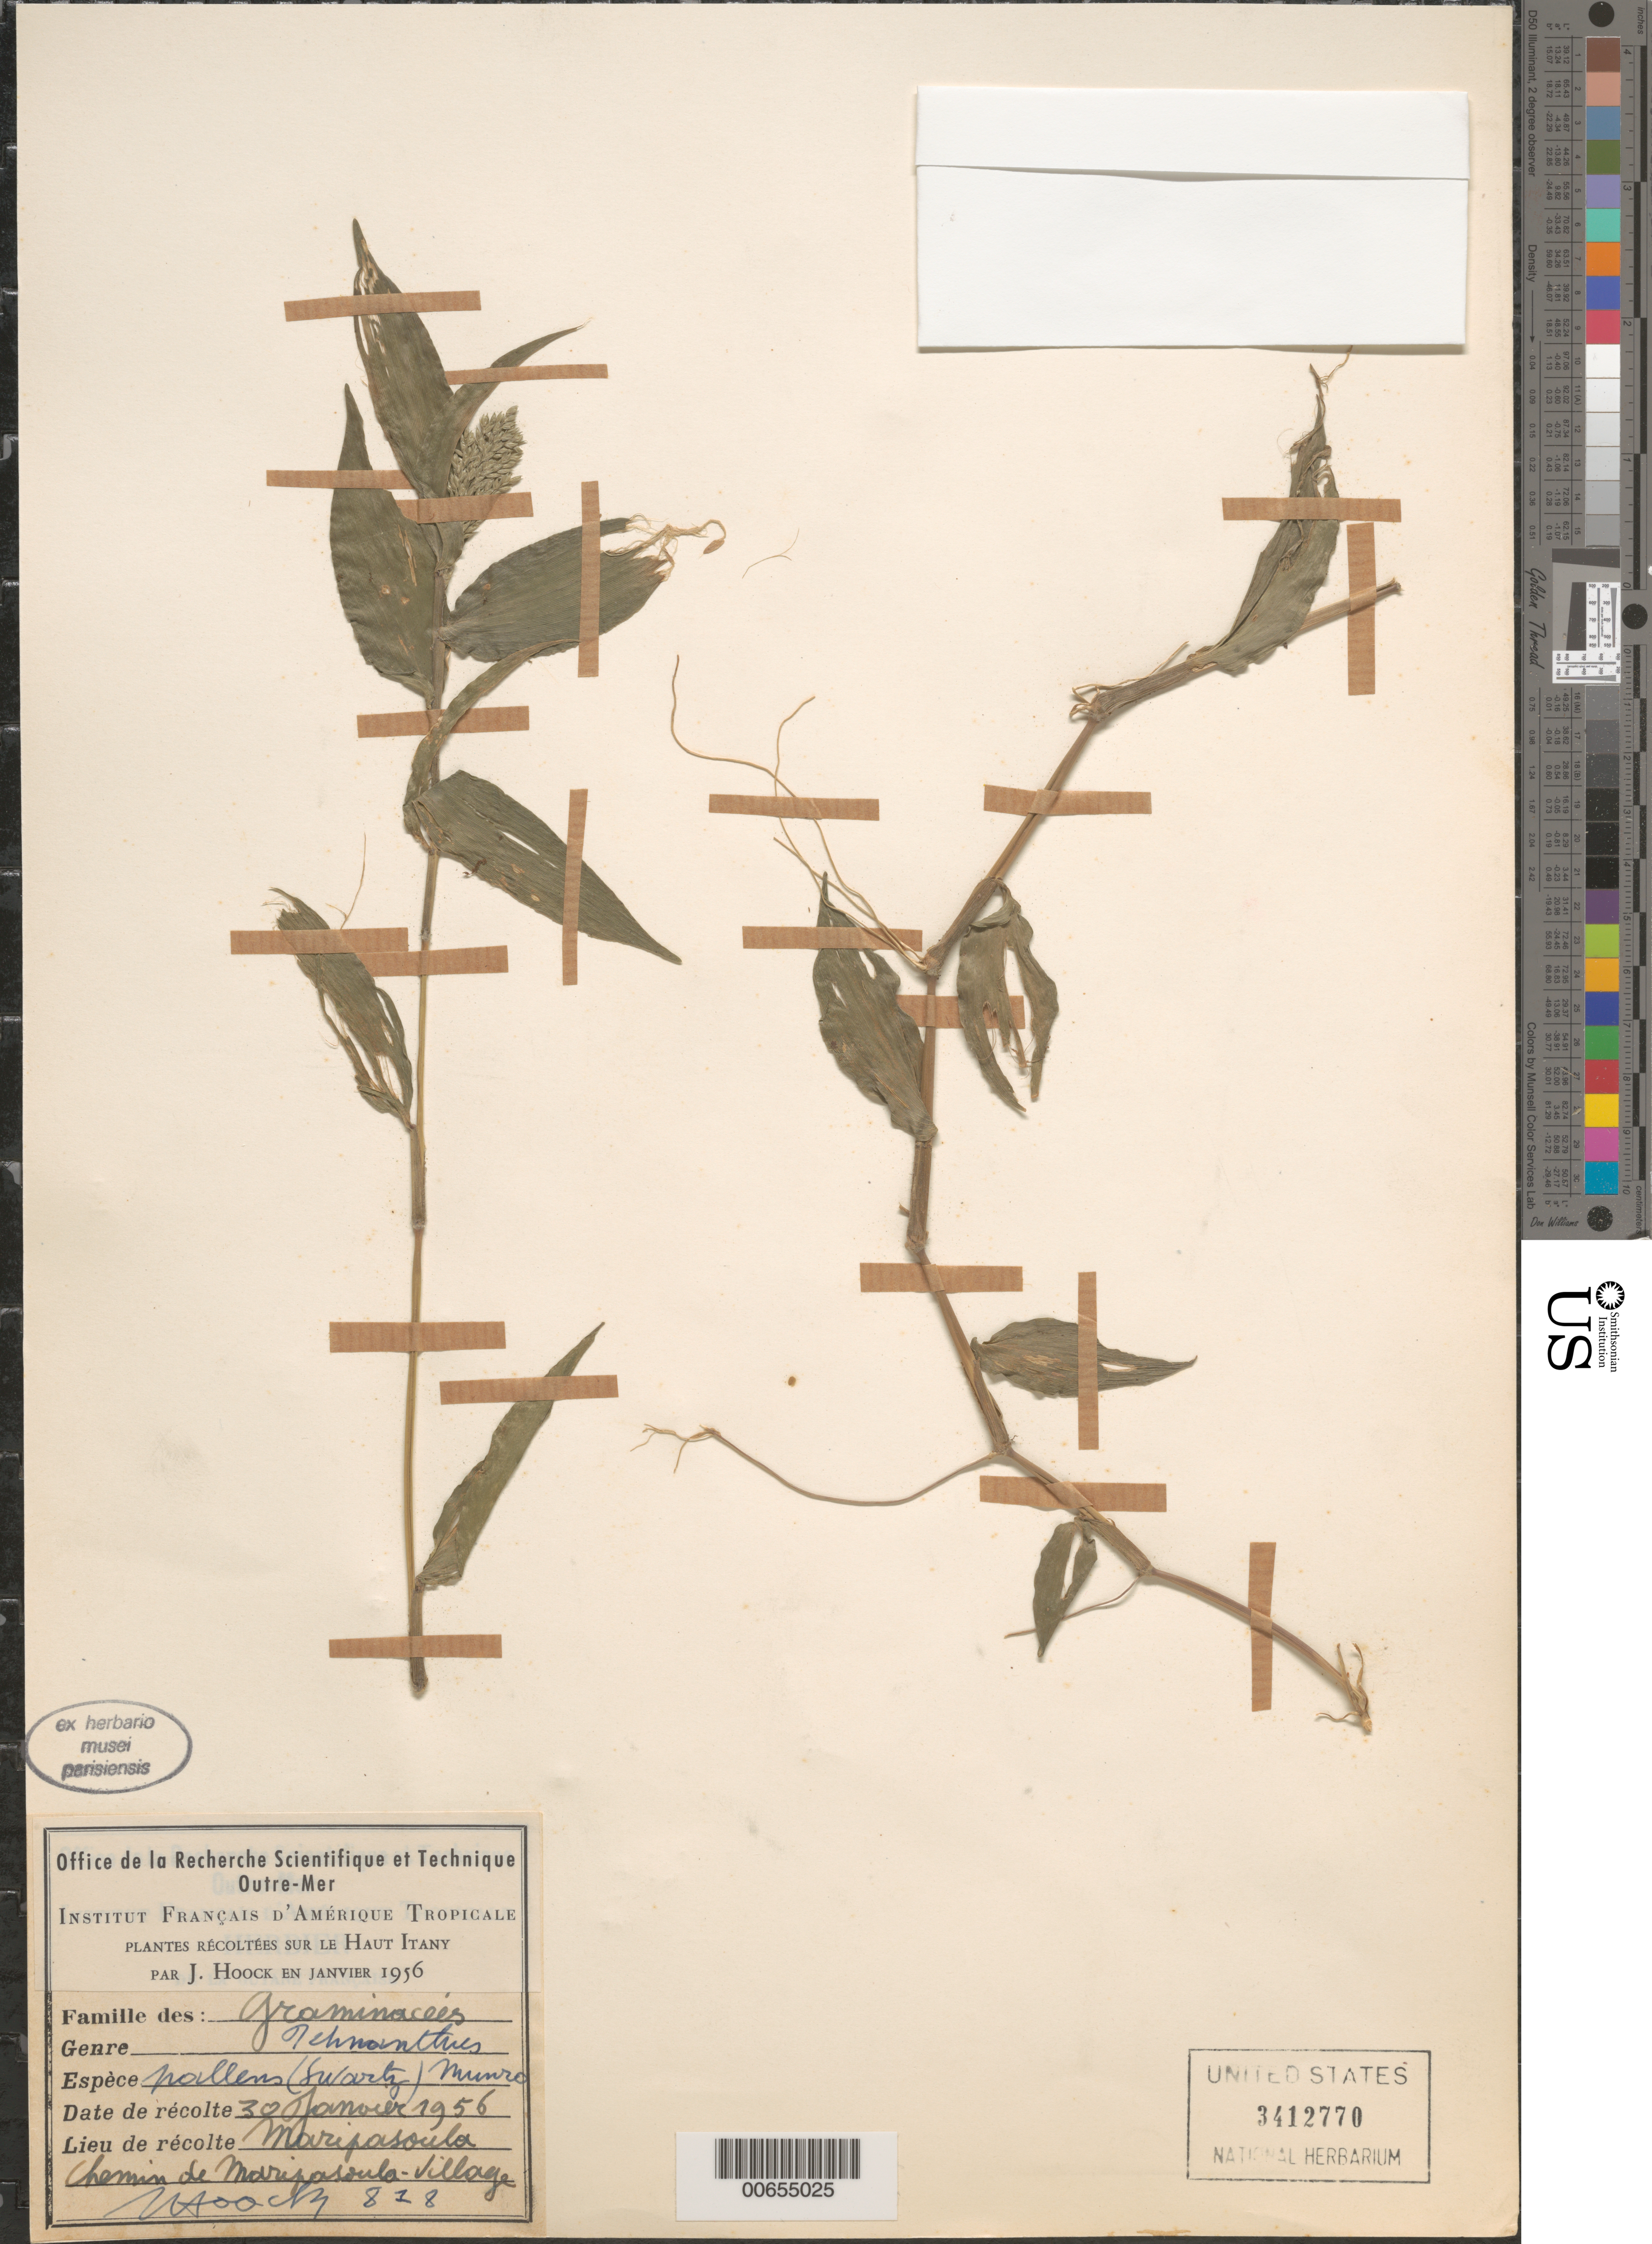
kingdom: Plantae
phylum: Tracheophyta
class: Liliopsida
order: Poales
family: Poaceae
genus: Ichnanthus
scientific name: Ichnanthus pallens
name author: (Sw.) Munro ex Benth.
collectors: J. Hoock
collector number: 818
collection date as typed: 30-Jan-56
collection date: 1956-01-30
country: French Guiana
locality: Maripasoula, Chemin de Maripasoula village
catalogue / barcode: US 3412770